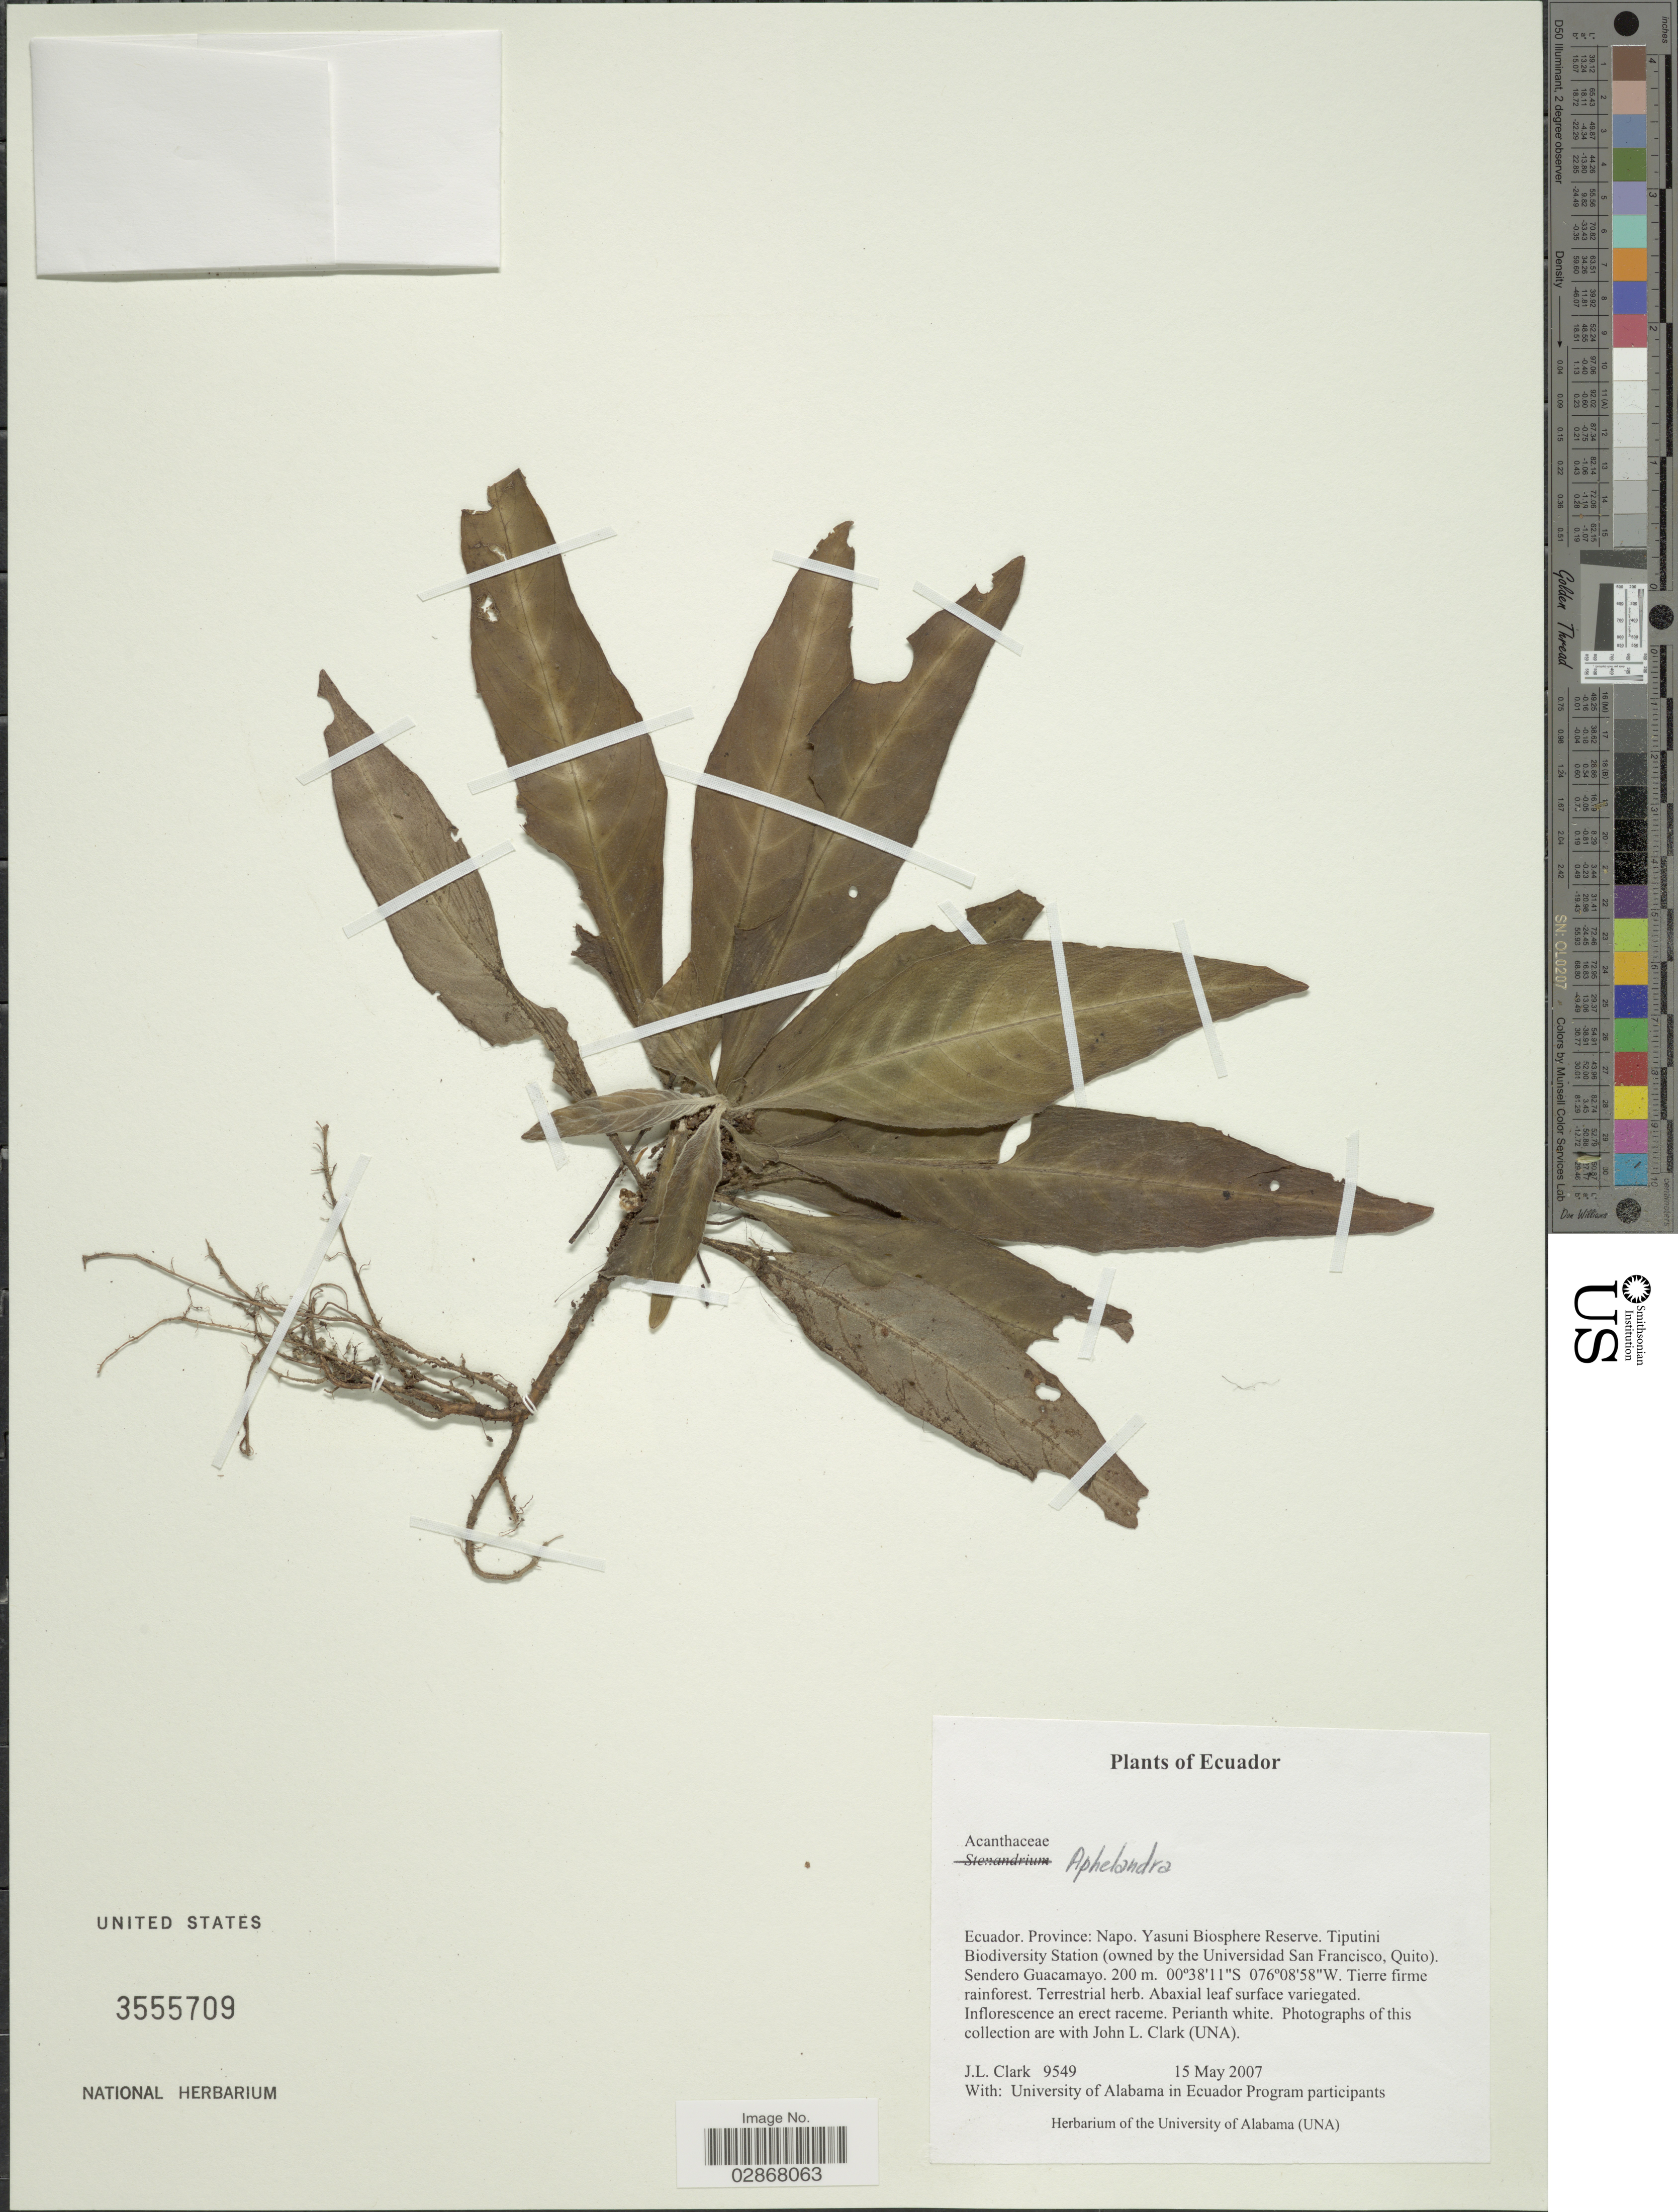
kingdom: Plantae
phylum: Tracheophyta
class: Magnoliopsida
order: Lamiales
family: Acanthaceae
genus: Aphelandra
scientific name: Aphelandra sp.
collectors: J. L. Clark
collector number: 9549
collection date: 2007-05-15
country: Ecuador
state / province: Napo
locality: Yasuni Biosphere Reserve. Tiputini Biodiversity Station (owned by the Universidad San Francisco, Quito). Sendero Guacamayo.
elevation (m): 200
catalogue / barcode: US 3555709